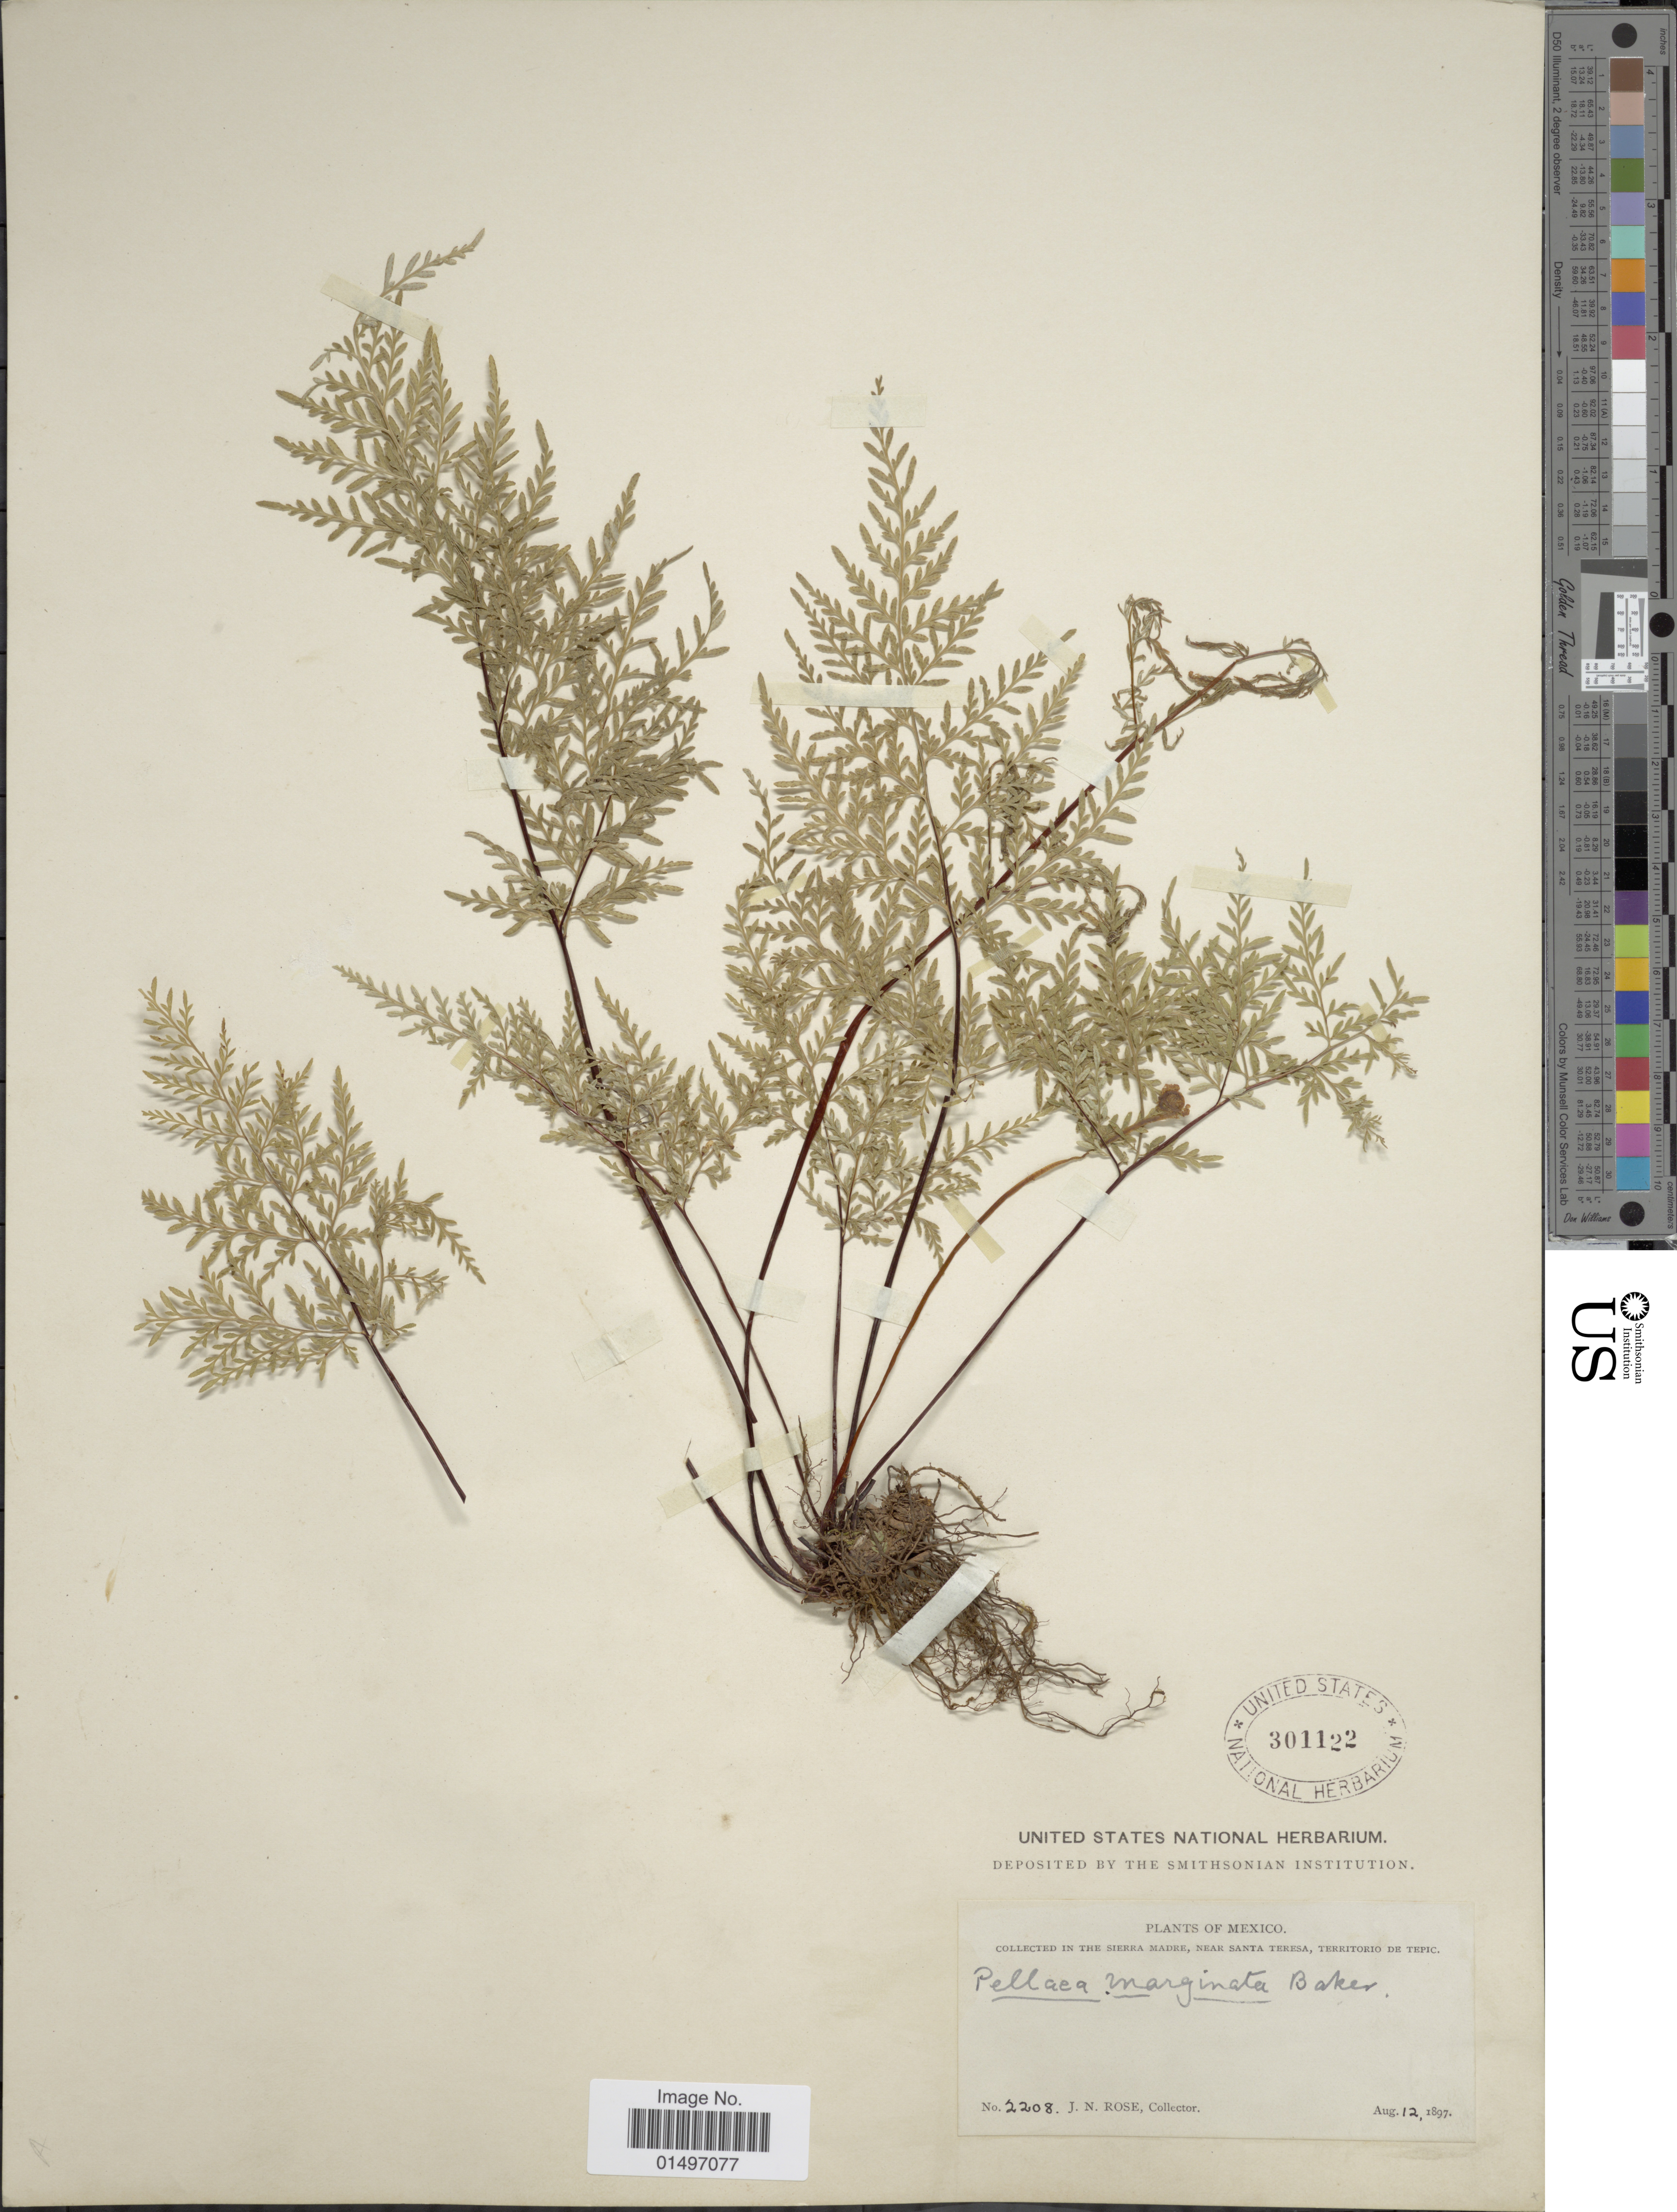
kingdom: Plantae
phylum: Tracheophyta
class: Polypodiopsida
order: Polypodiales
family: Pteridaceae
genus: Gaga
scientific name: Gaga hirsuta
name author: (Link) Fay W. Li & Windham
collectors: J. N. Rose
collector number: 2208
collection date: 1897-08-12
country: Mexico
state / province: México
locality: Mexico, the Sierra Madre, near Santa Teresa, Territorio de Tepic.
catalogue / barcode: US 301122